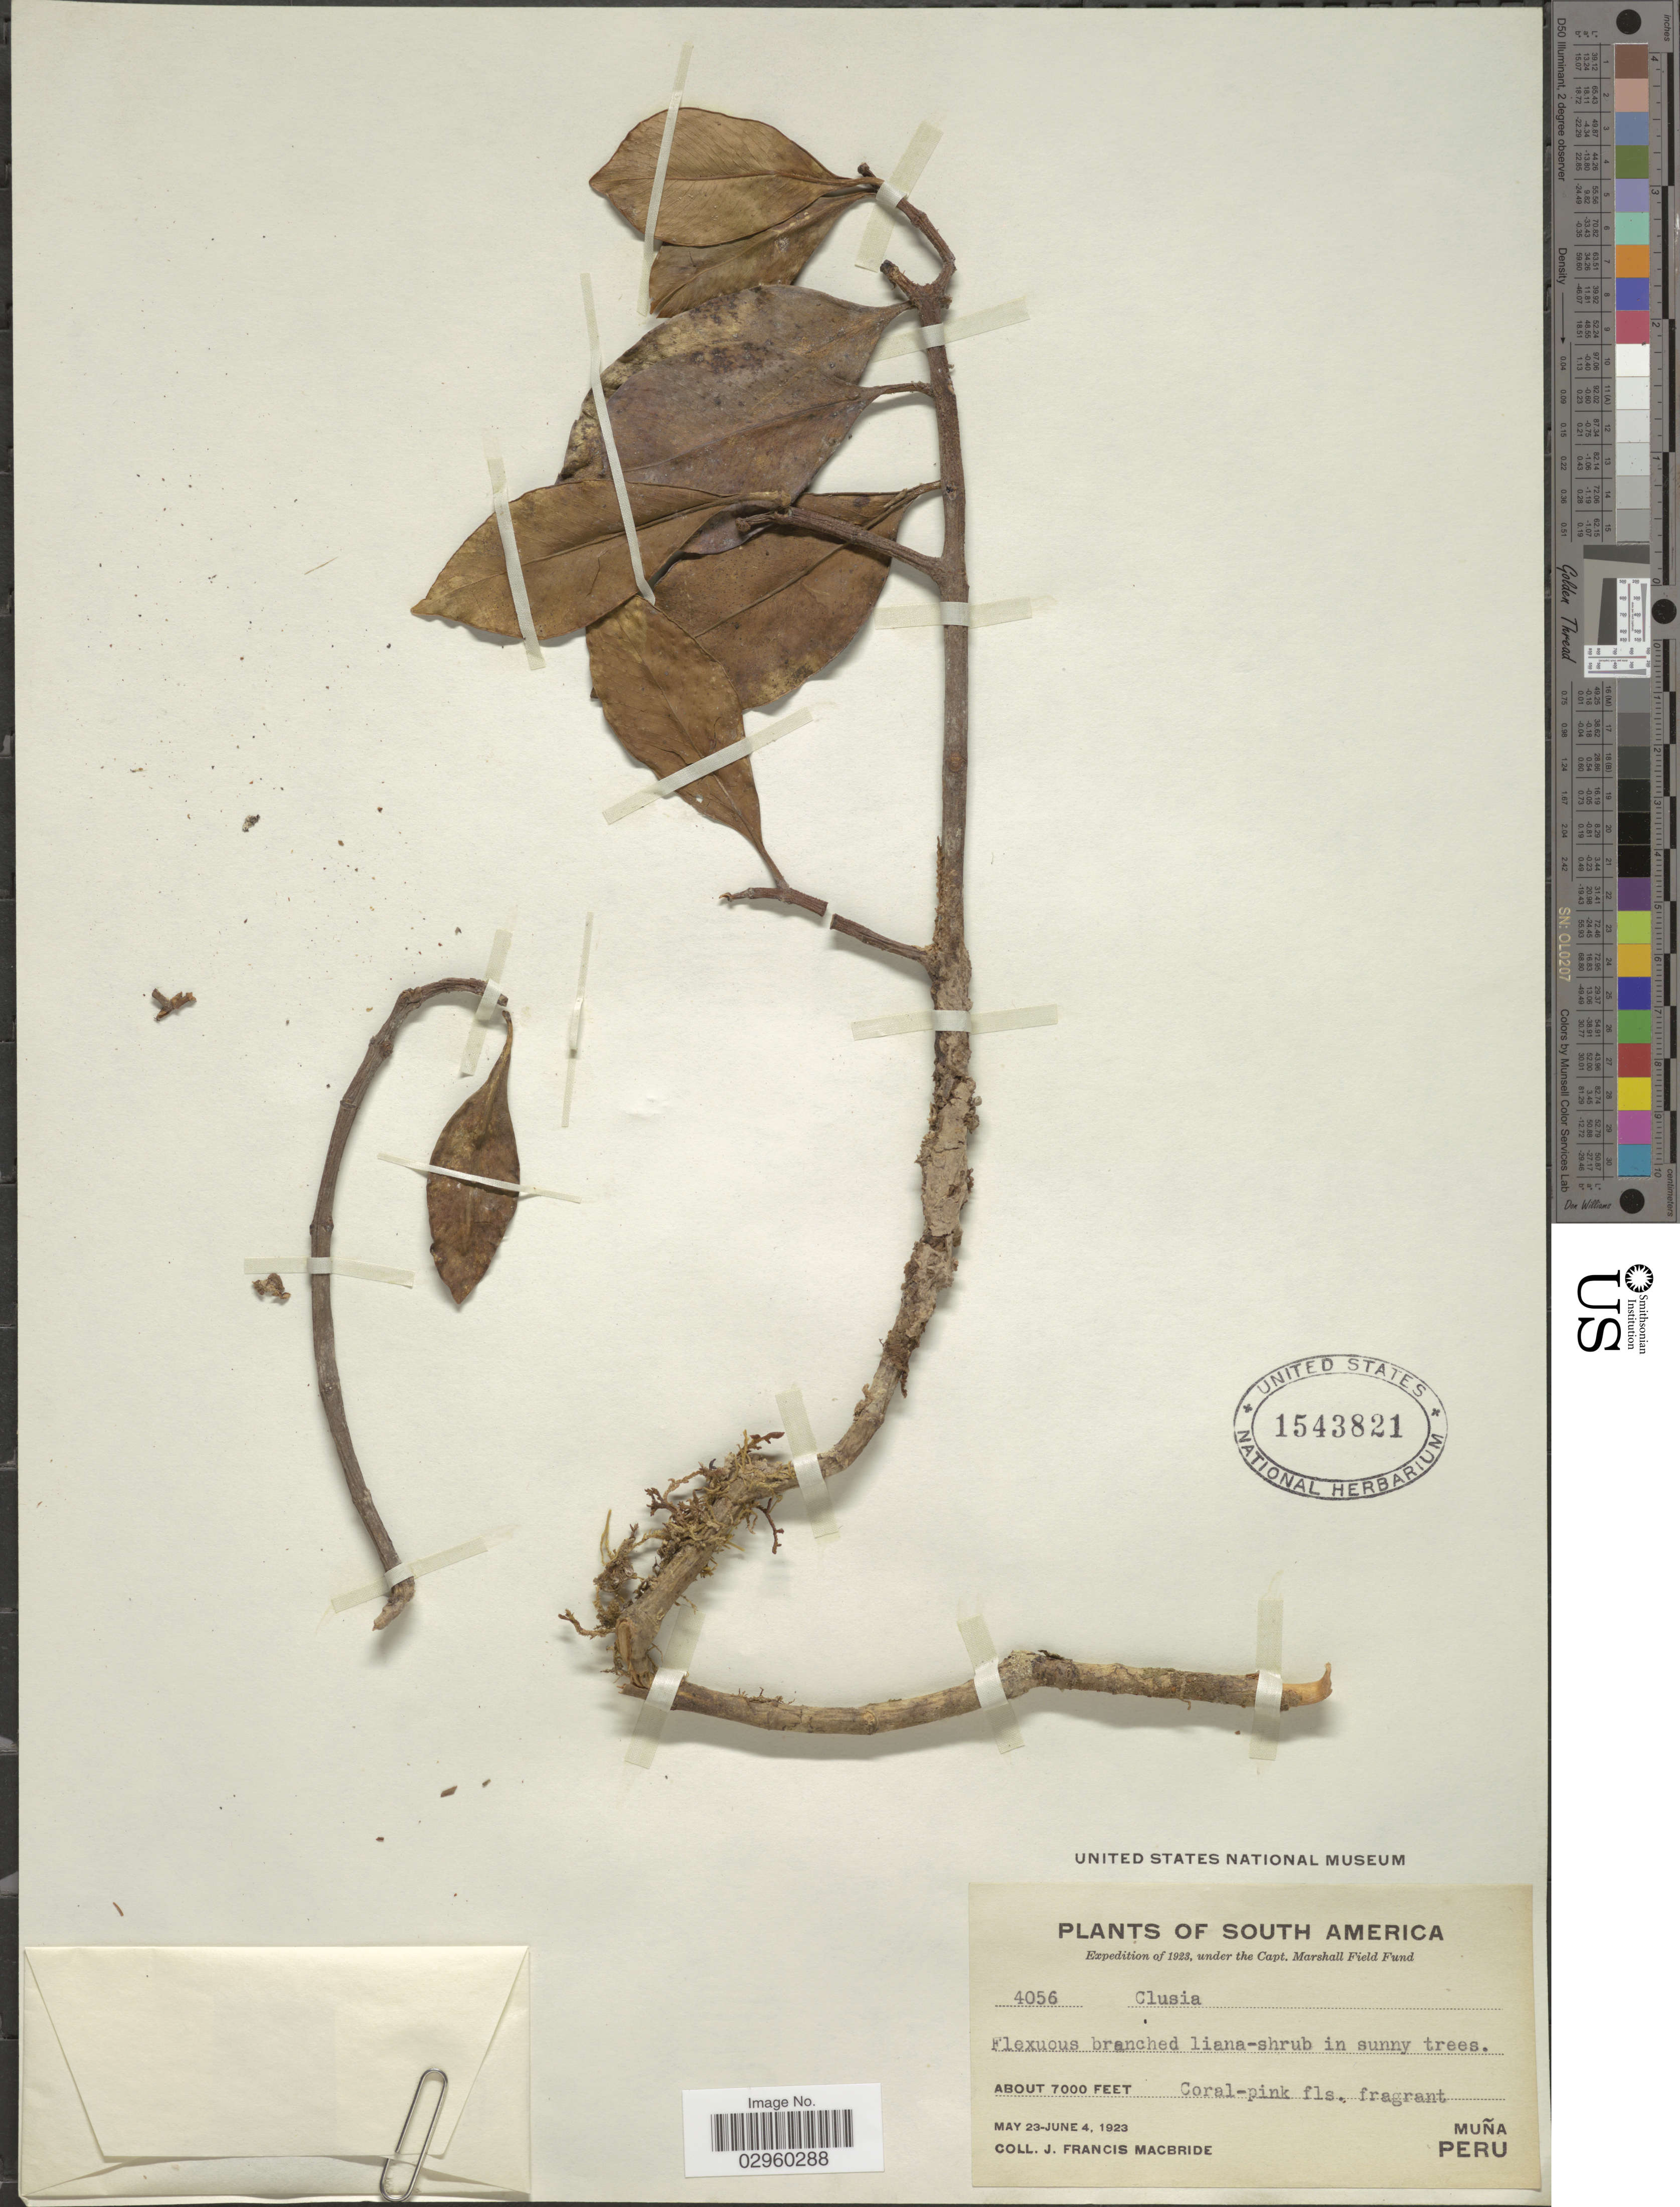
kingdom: Plantae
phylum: Tracheophyta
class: Magnoliopsida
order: Malpighiales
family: Clusiaceae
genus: Clusia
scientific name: Clusia sp.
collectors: J. F. Macbride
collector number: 4056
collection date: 1923-05-23/1926-06-04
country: Peru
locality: Muña.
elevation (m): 2134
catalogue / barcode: US 1543821